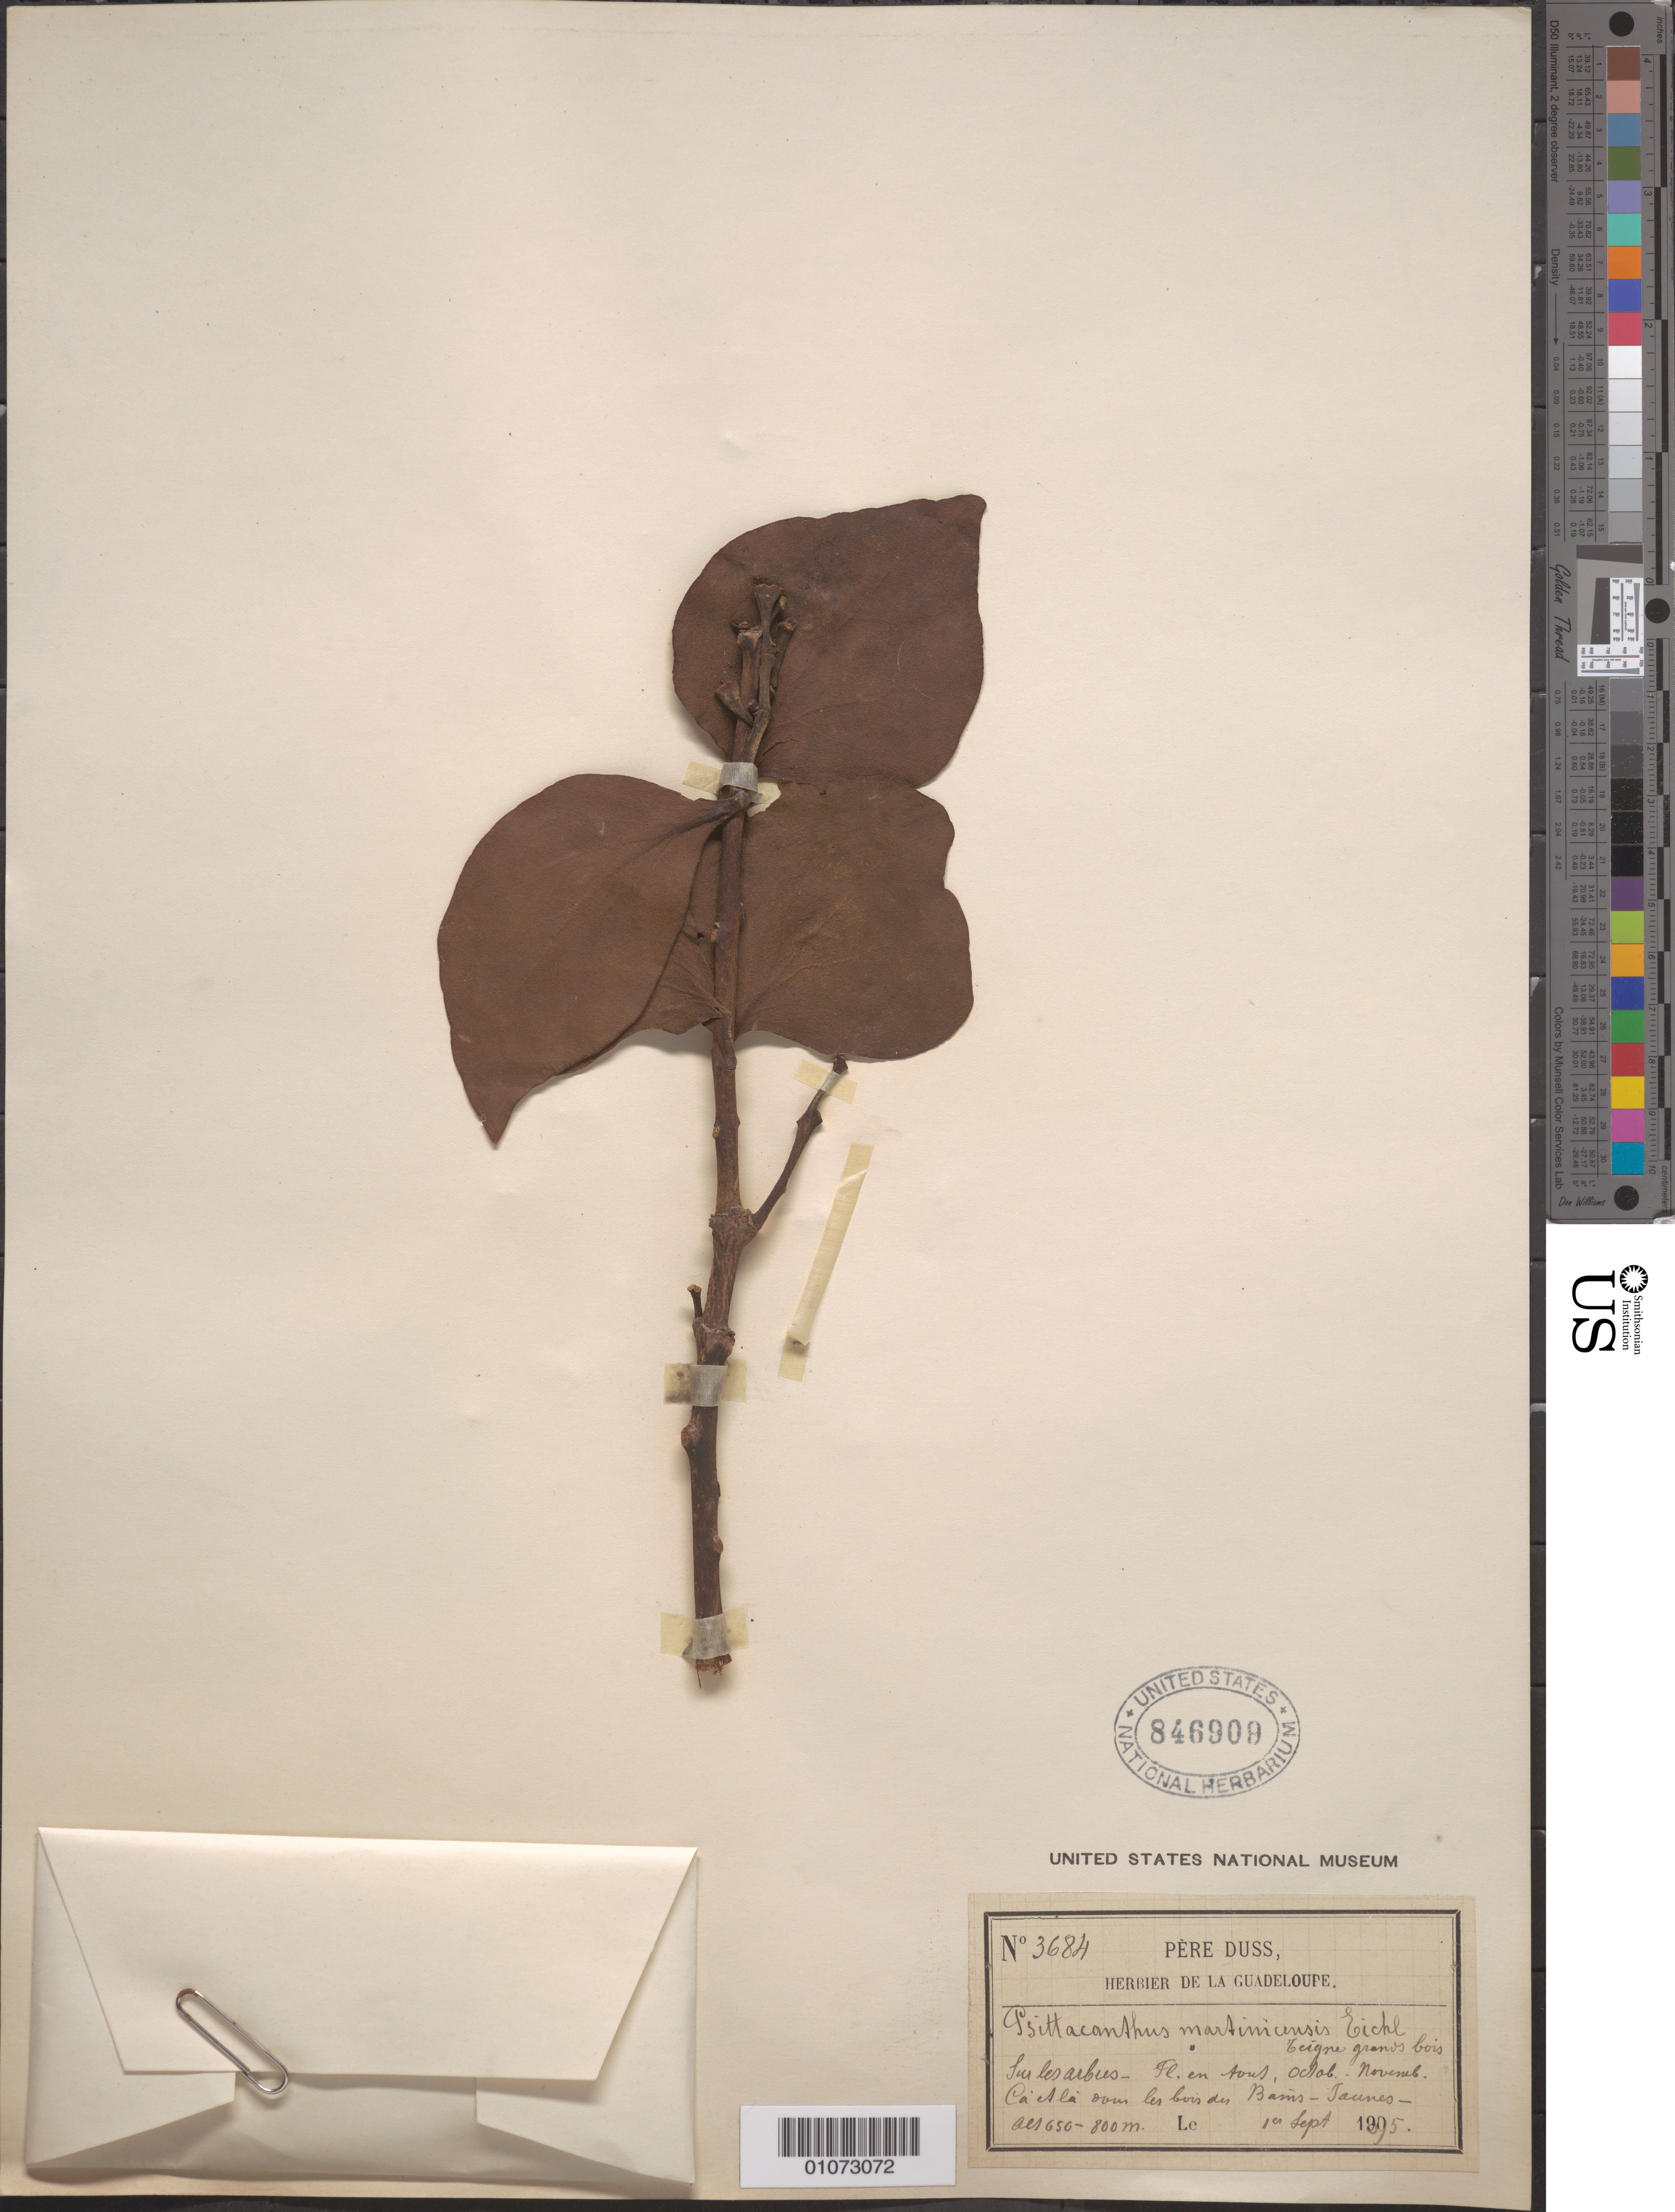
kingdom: Plantae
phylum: Tracheophyta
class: Magnoliopsida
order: Santalales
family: Loranthaceae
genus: Psittacanthus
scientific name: Psittacanthus martinicensis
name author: (C. Presl ex Schult. f.) Eichler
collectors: Père Duss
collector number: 3684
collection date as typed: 01 Sep 1895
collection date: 1895-09-01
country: Guadeloupe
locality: Ca'et la ouvre les bois du Bains-Jaunes.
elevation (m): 650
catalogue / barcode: US 846909